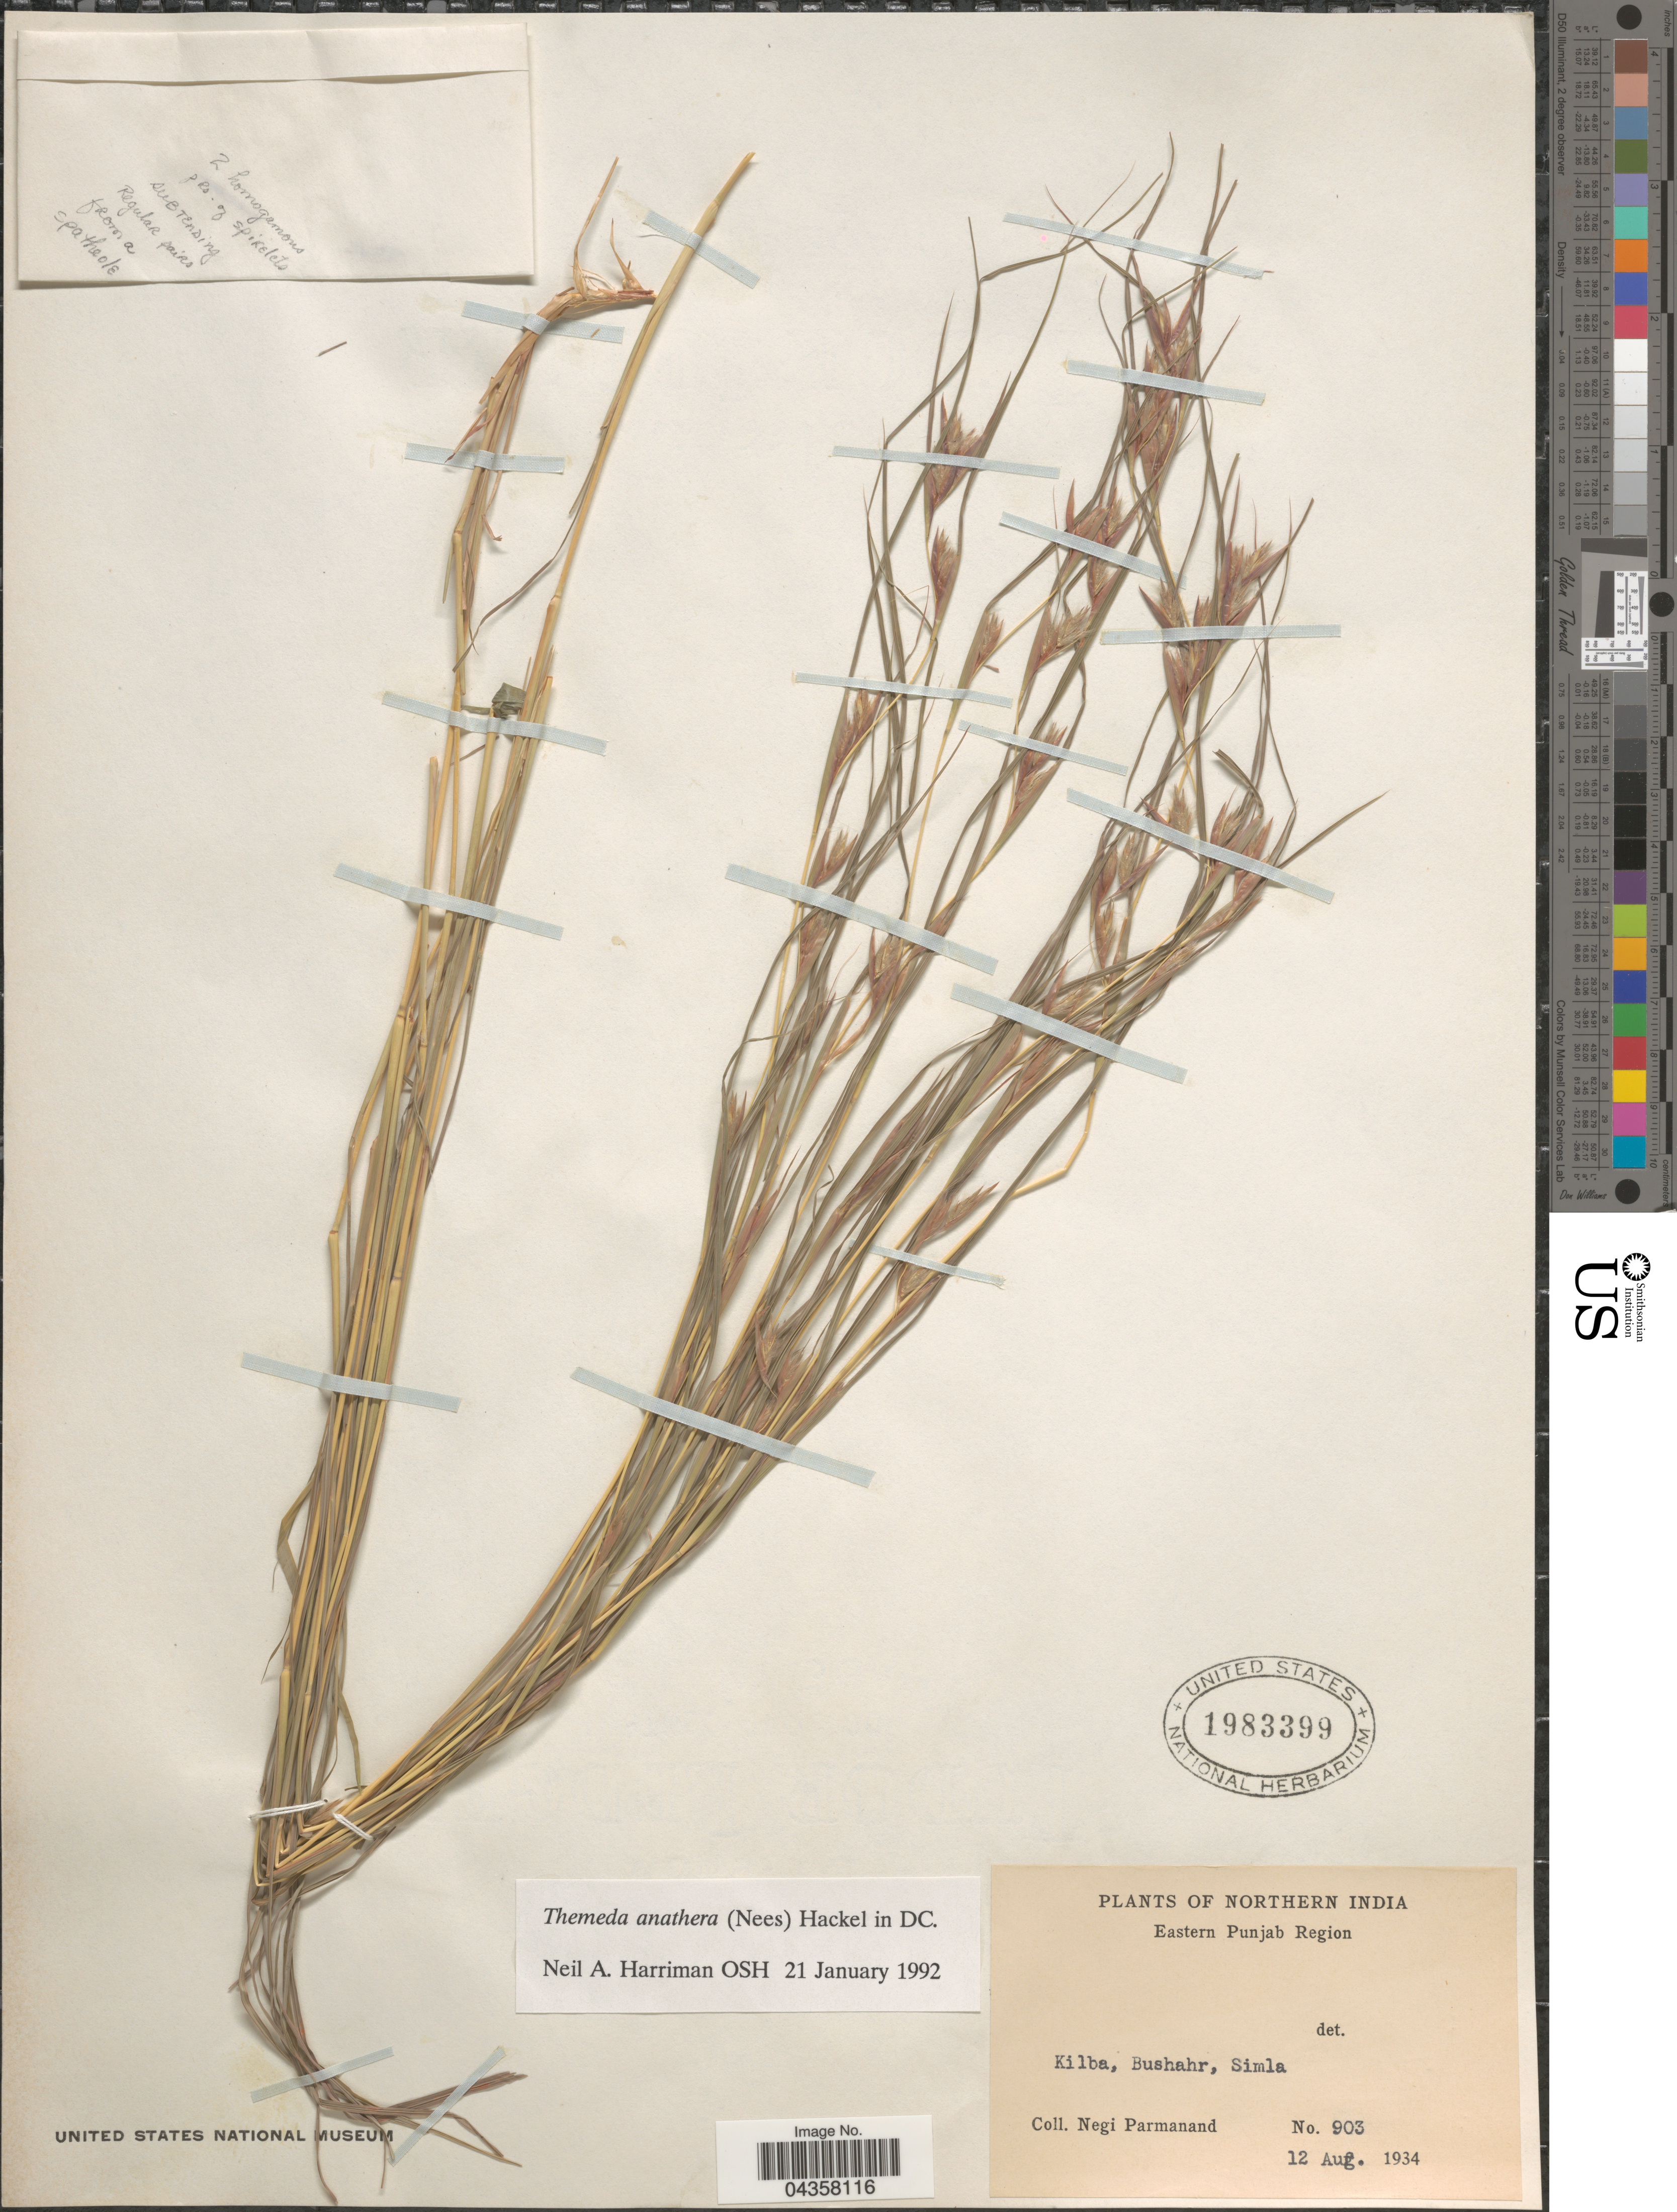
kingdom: Plantae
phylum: Tracheophyta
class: Liliopsida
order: Poales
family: Poaceae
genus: Themeda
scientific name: Themeda anathera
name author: (Nees) Hack.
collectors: N. Parmanand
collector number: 903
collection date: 1934-08-12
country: India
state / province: Himachal Pradesh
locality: Northern India. Eastern Punjab Region. Kilba, Bushahr, Simla.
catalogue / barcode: US 1983399